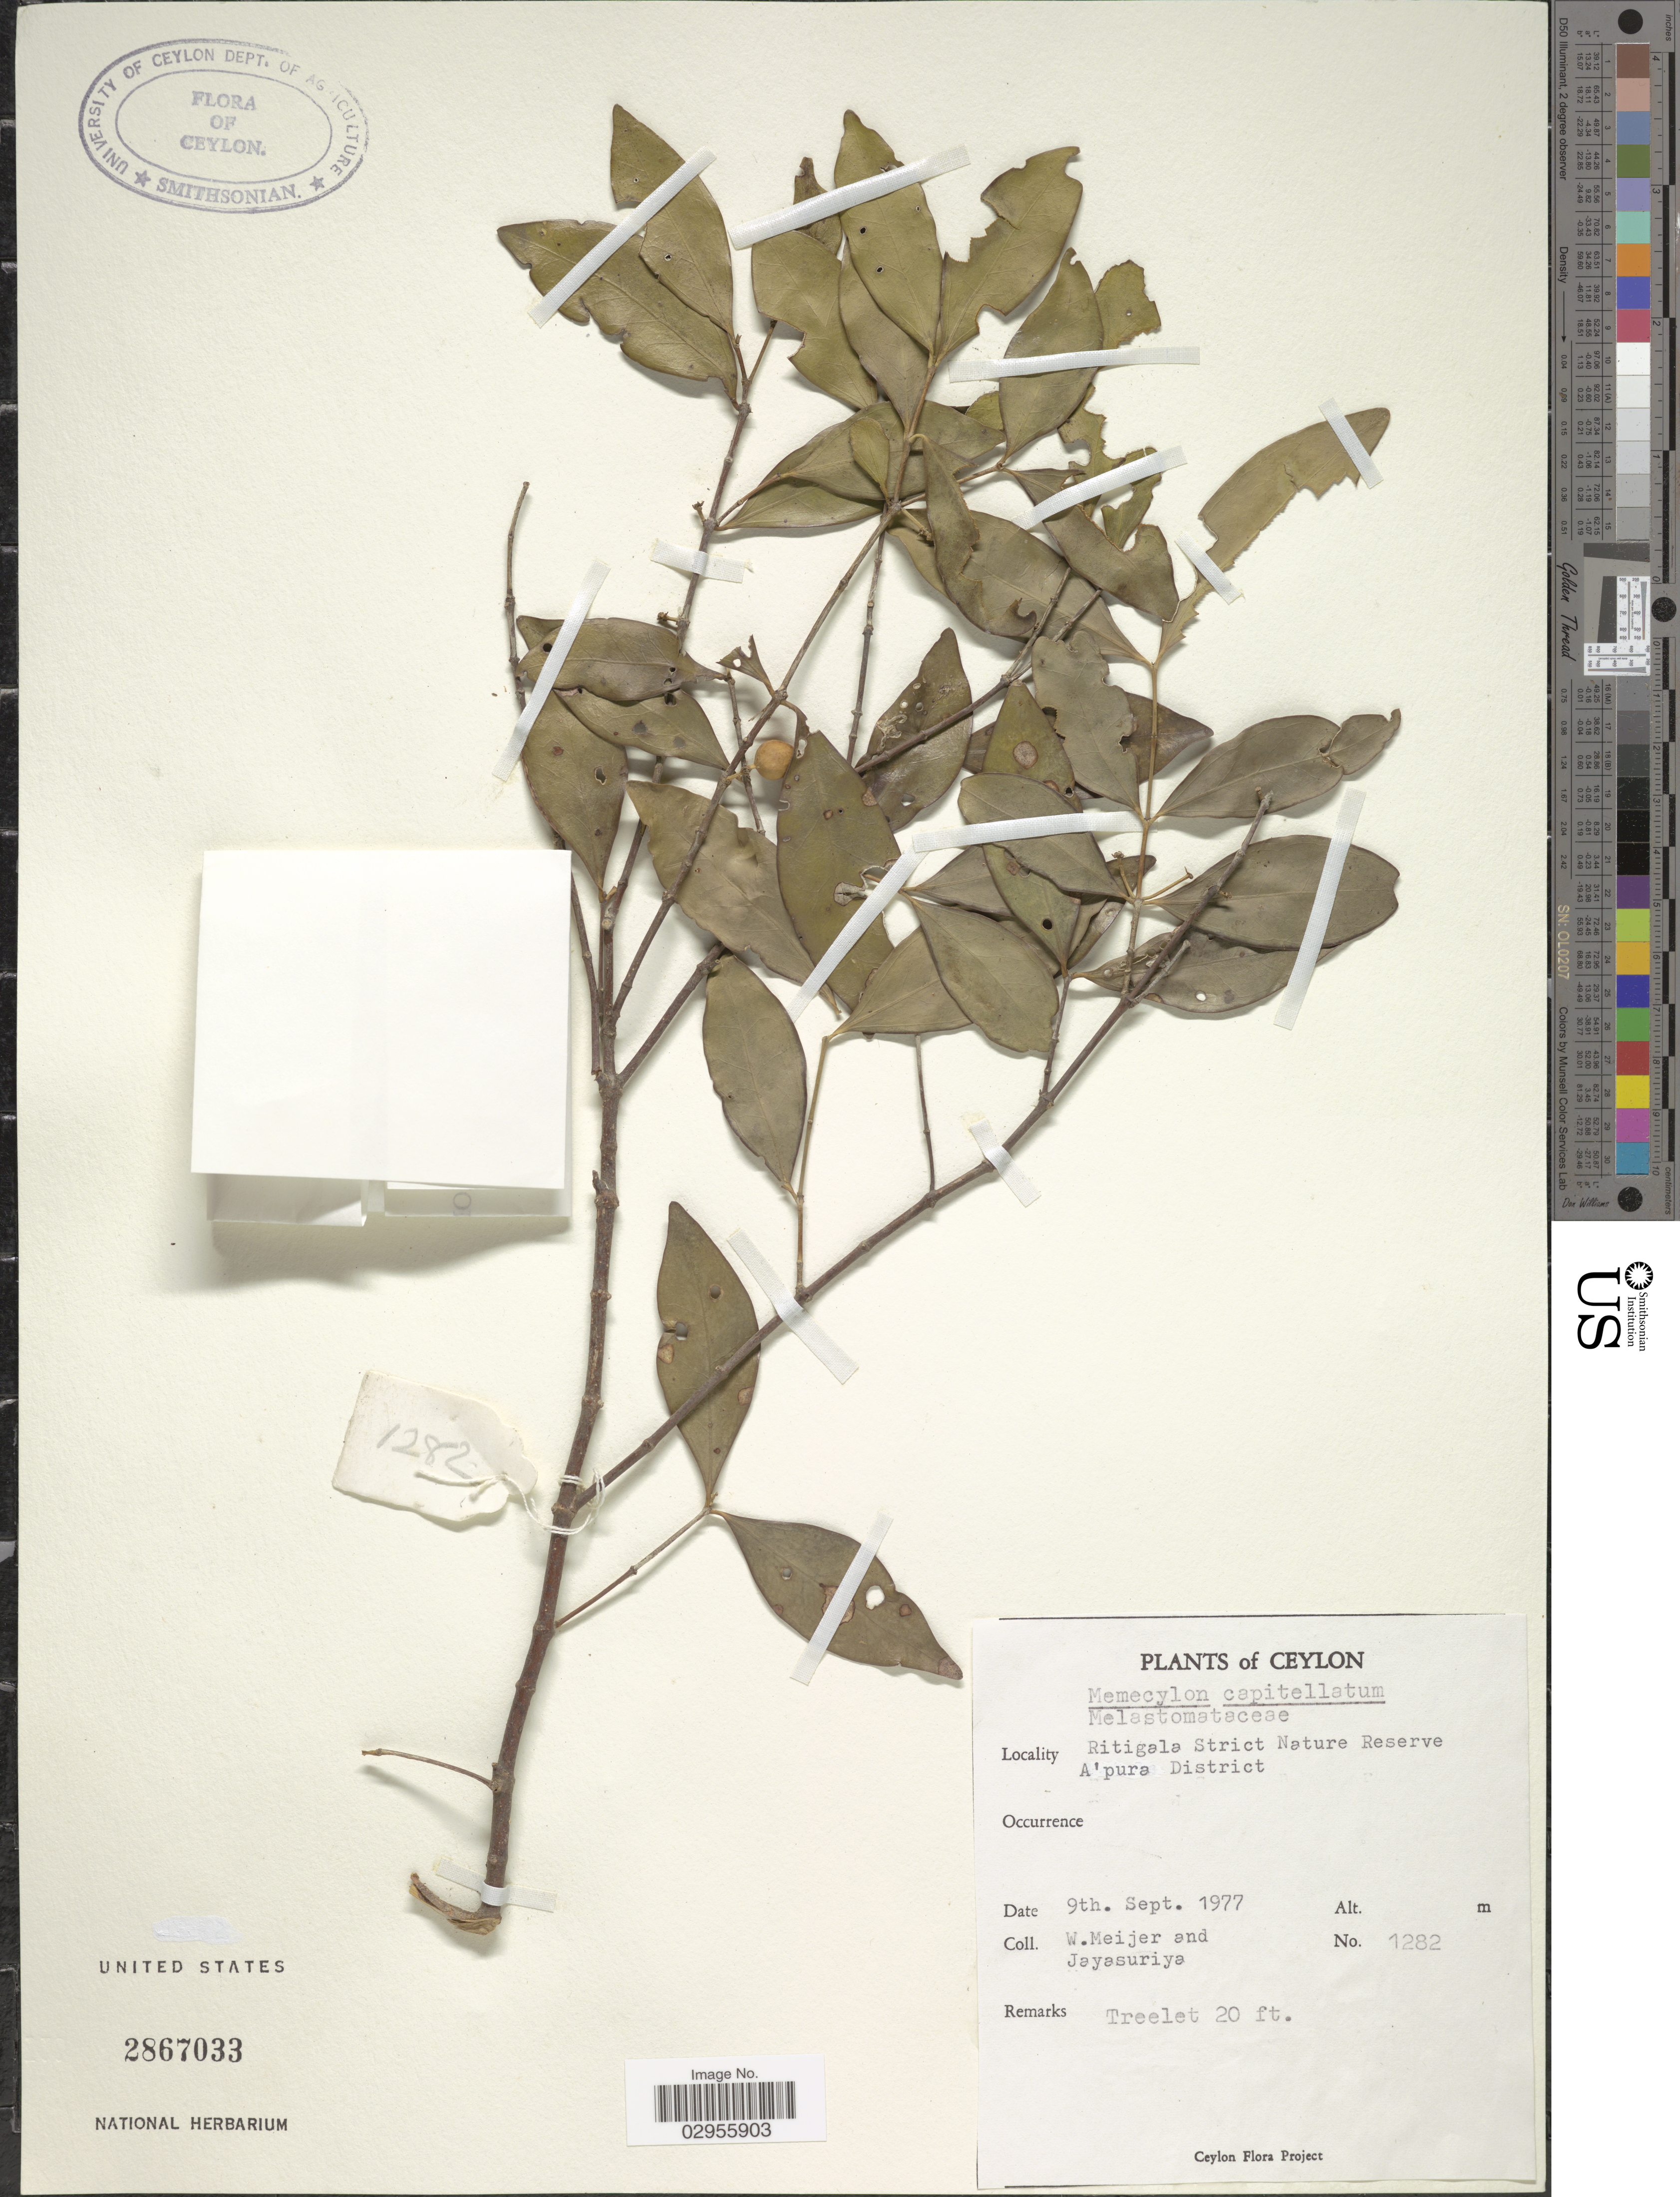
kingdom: Plantae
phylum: Tracheophyta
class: Magnoliopsida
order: Myrtales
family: Melastomataceae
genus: Memecylon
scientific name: Memecylon sp.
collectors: W. Meijer & Jayasuriya, --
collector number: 1282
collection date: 1977-09-09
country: Sri Lanka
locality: Ceylon. Ritigala Strict Nature Reserve. A'pura District.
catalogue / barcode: US 2867033